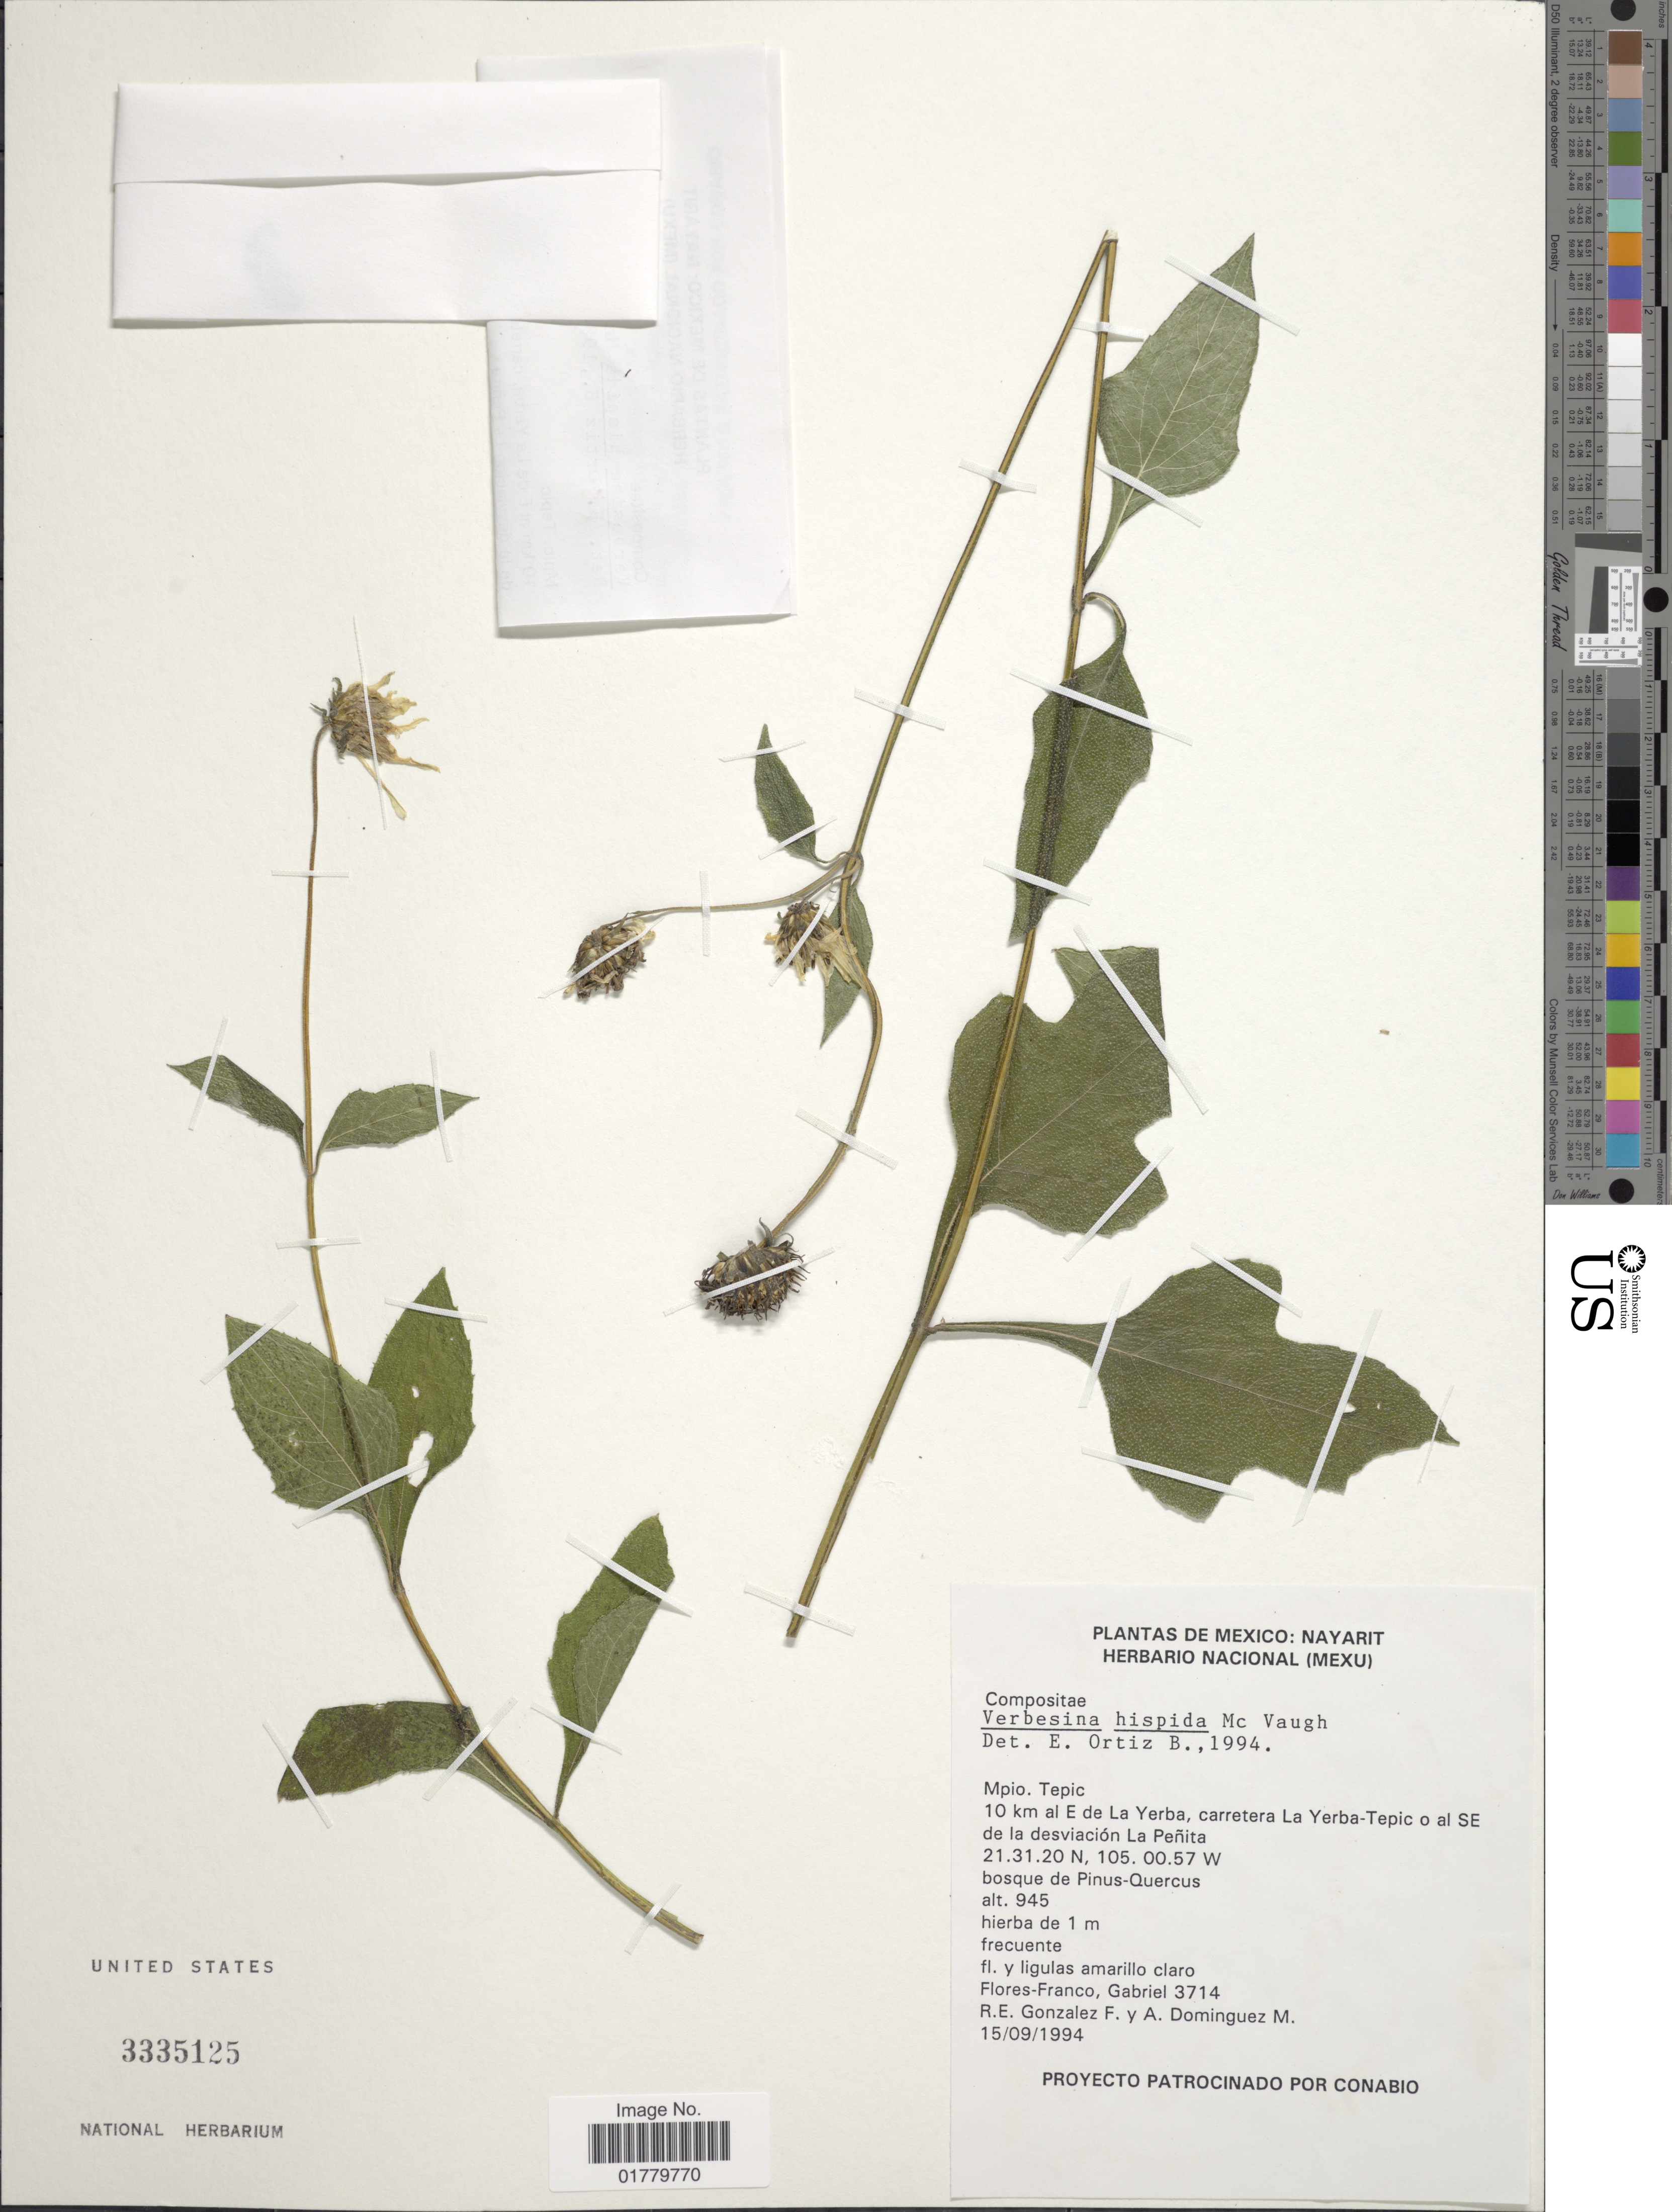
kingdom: Plantae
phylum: Tracheophyta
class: Magnoliopsida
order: Asterales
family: Asteraceae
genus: Verbesina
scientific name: Verbesina hispida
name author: McVaugh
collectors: G. Flores F., R. E. Gonzalez F. & A. Dominguez M.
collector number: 3714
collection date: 1994-09-15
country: Mexico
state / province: Nayarit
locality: Mpio. Tepic. 10 km al E de La Yerba, carretera La Yerba-Tepic o al SE de la desviación La Peñita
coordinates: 21.31.20 N, 105.00.57 W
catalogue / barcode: US 3335125